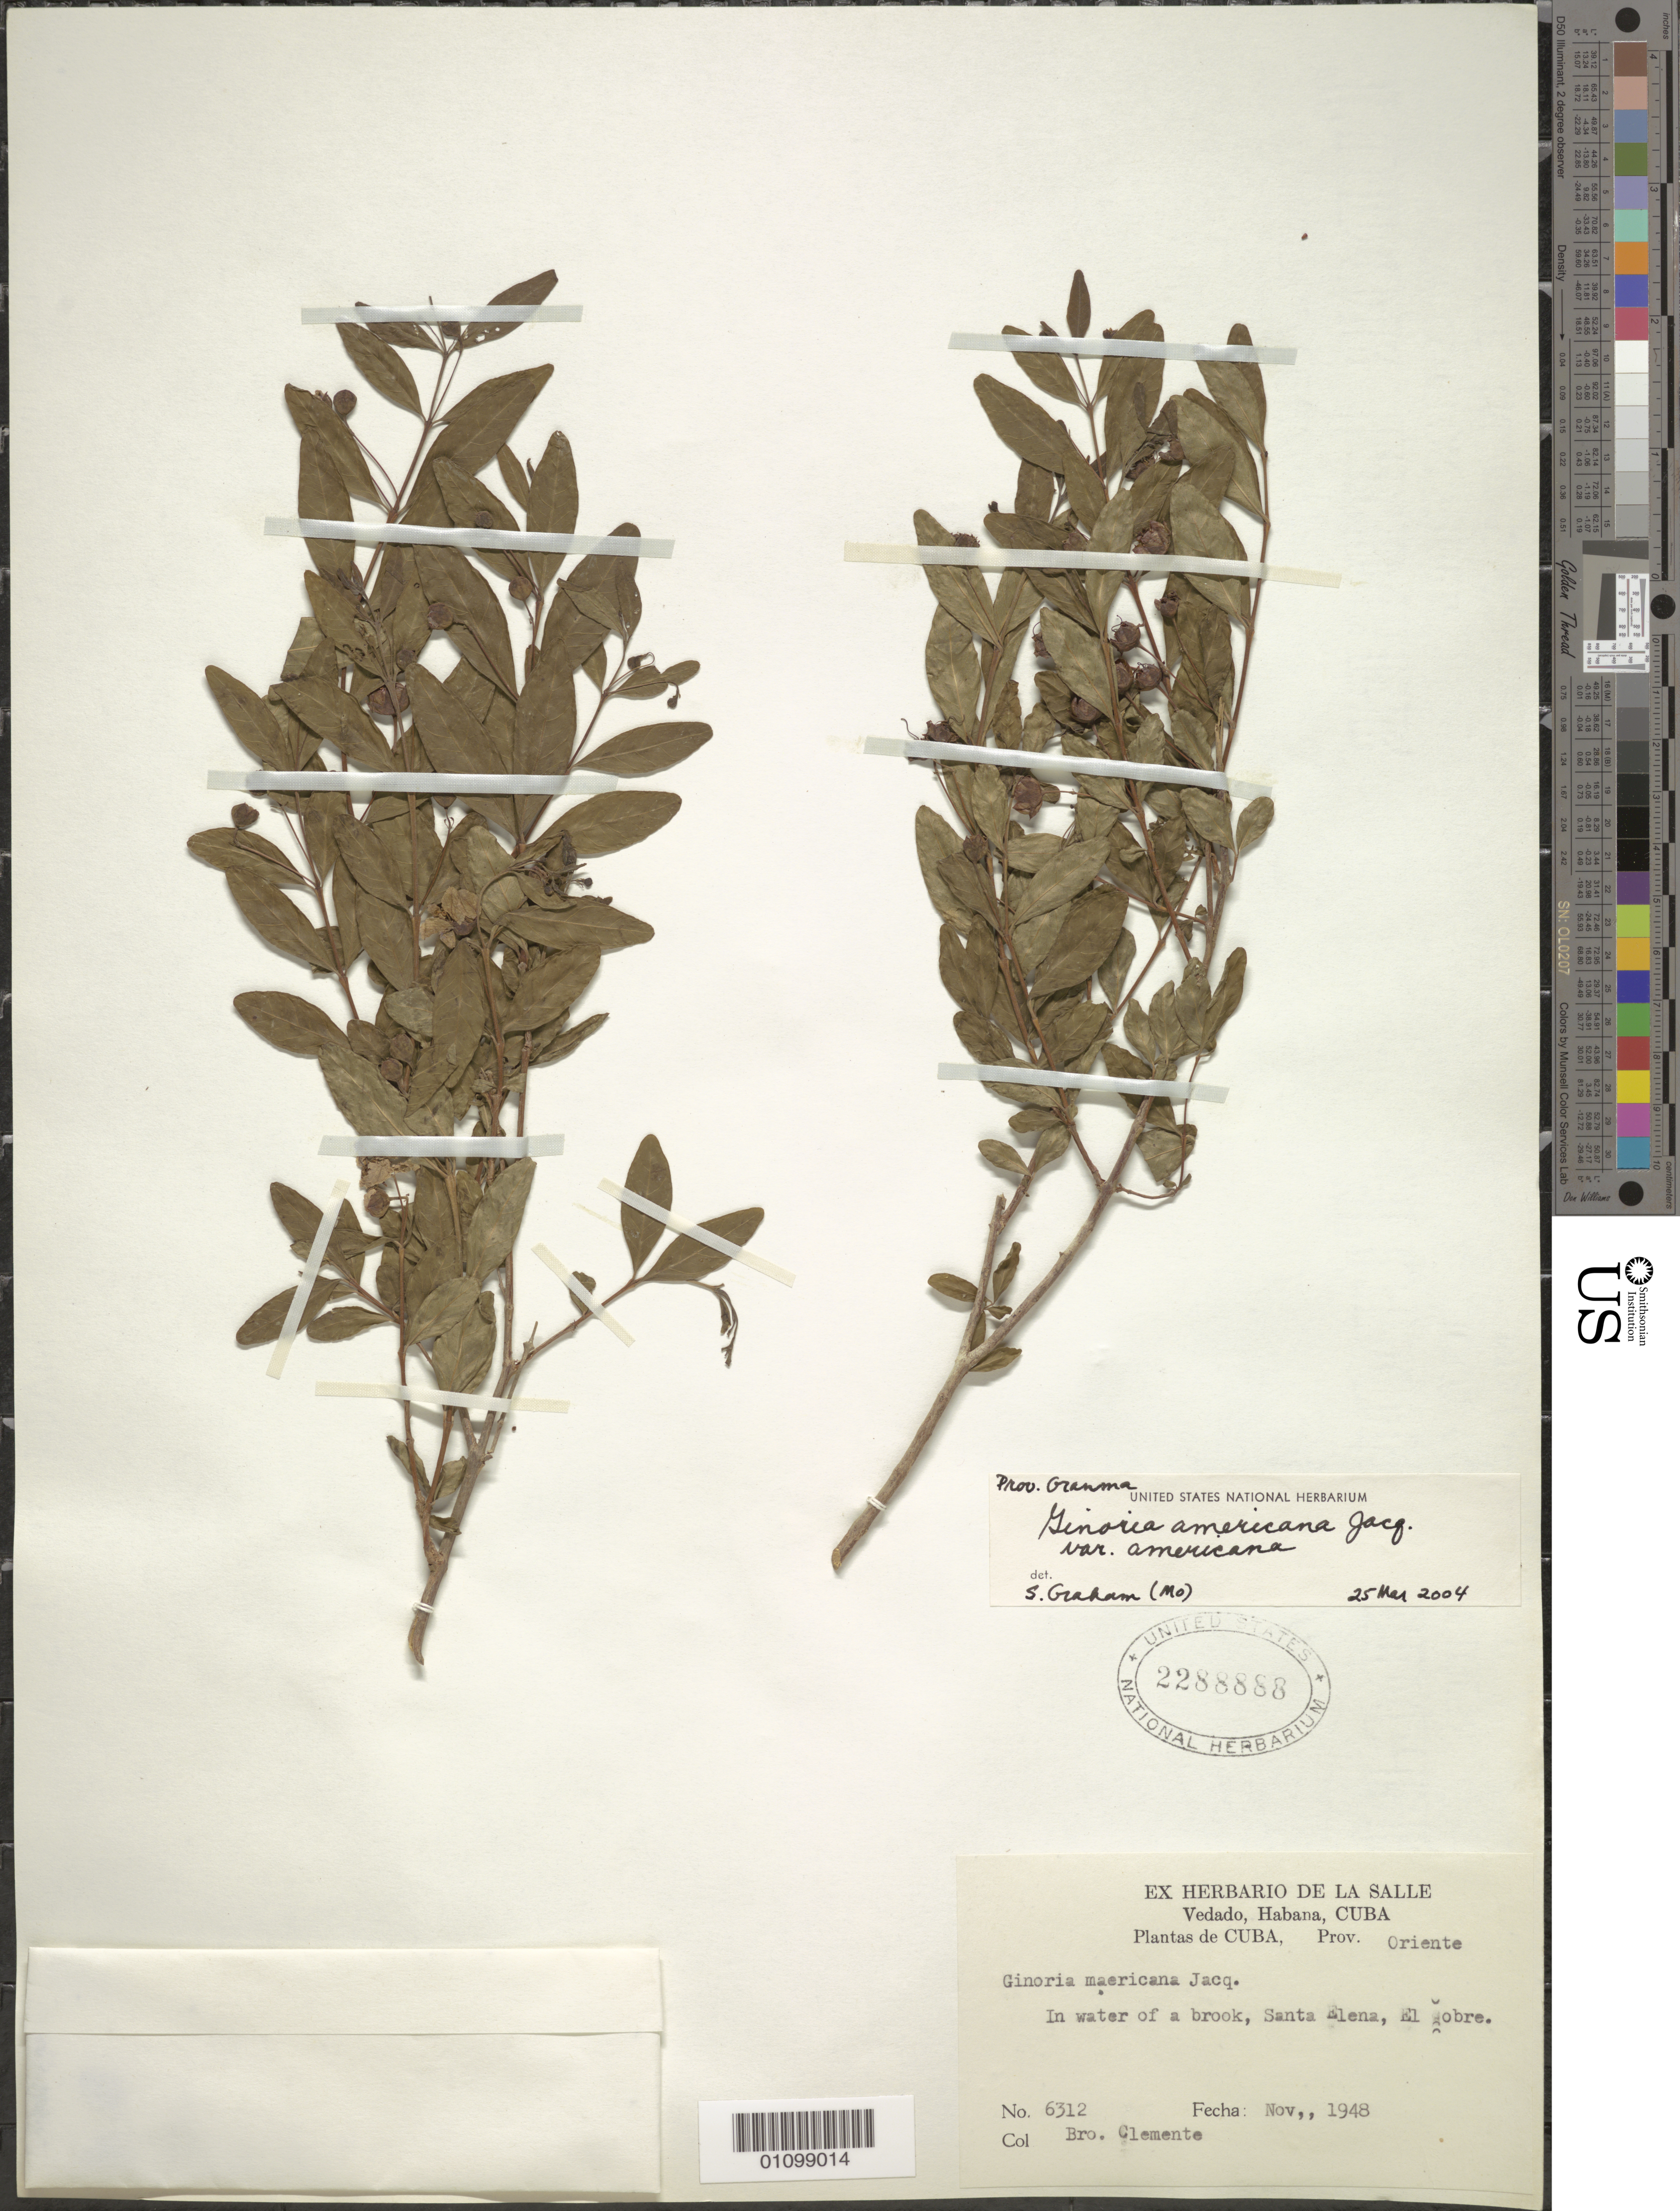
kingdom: Plantae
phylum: Tracheophyta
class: Magnoliopsida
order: Myrtales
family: Lythraceae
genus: Ginoria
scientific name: Ginoria americana var. americana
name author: Jacq.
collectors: Bro. Clemente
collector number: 6312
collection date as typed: Nov 1948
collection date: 1948-11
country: Cuba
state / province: Oriente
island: Cuba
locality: In water of a brook, Santa Elena, El Sobre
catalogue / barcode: US 2288888